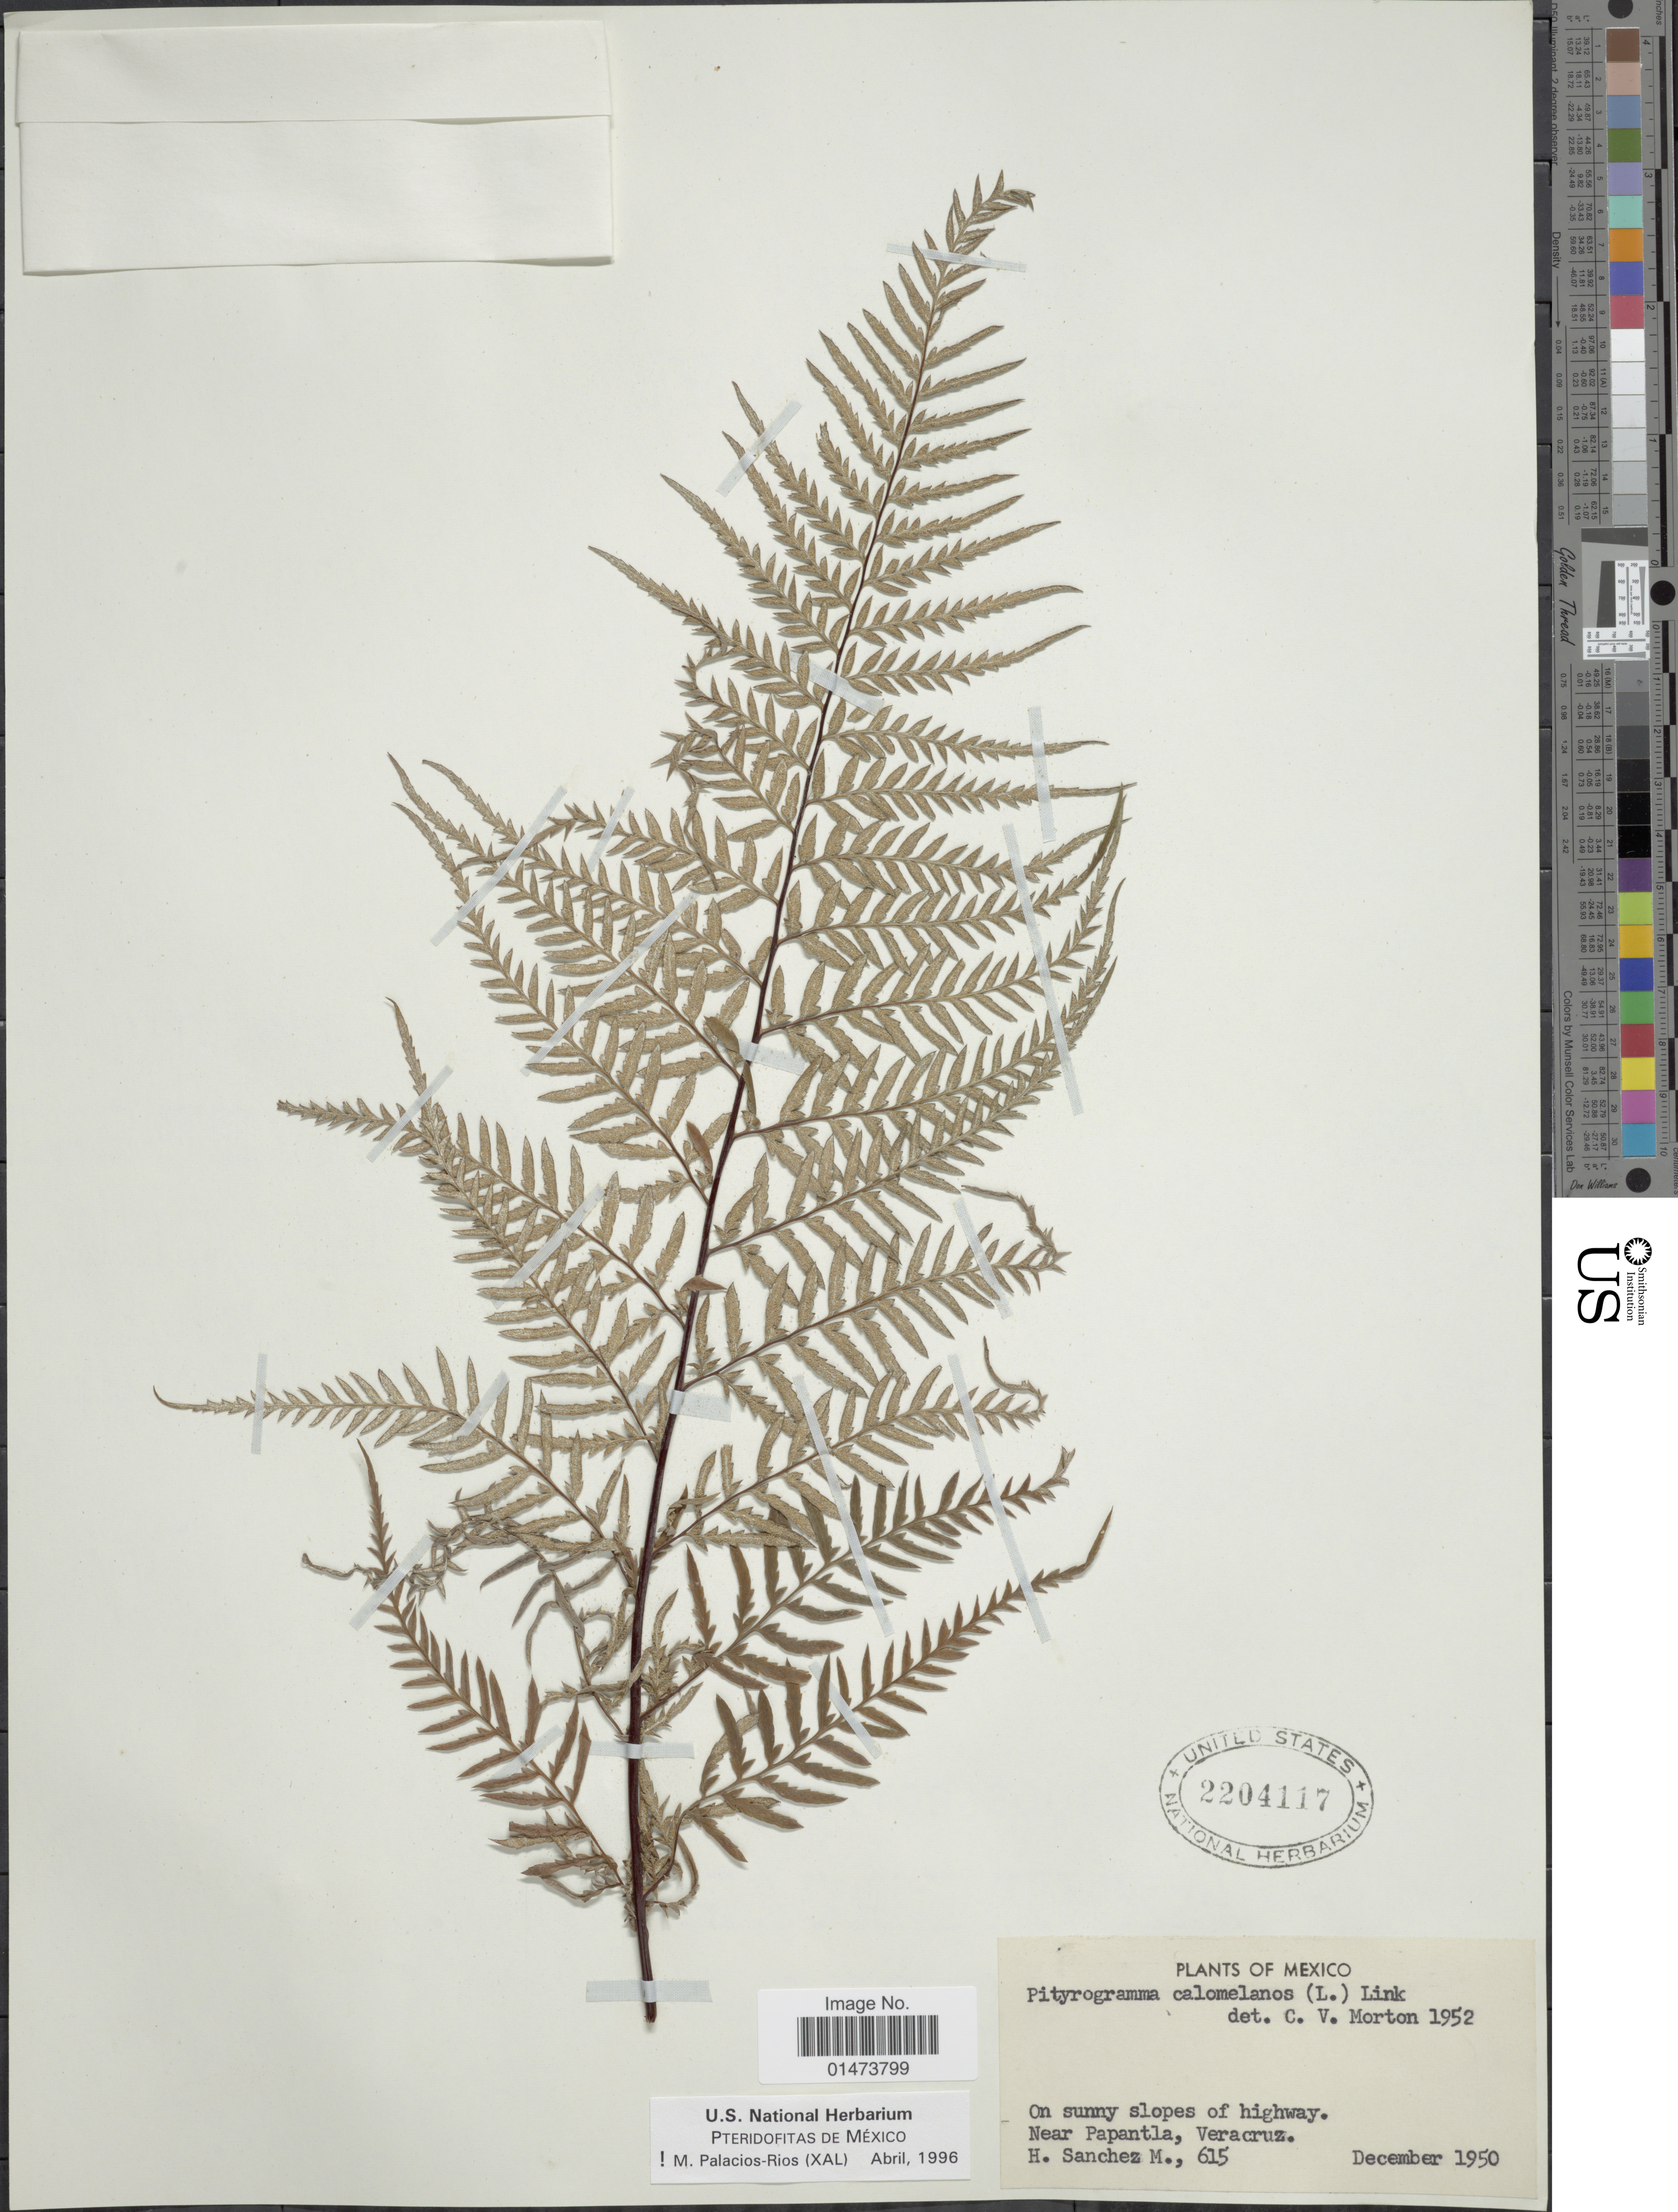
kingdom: Plantae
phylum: Tracheophyta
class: Polypodiopsida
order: Polypodiales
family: Pteridaceae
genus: Pityrogramma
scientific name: Pityrogramma calomelanos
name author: (L.) Link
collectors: H. Sánchez-Mejorada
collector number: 615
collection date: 1950-12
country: Mexico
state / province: Veracruz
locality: On sunny slopes of highway. Near Papantla, Veracruz.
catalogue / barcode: US 2204117